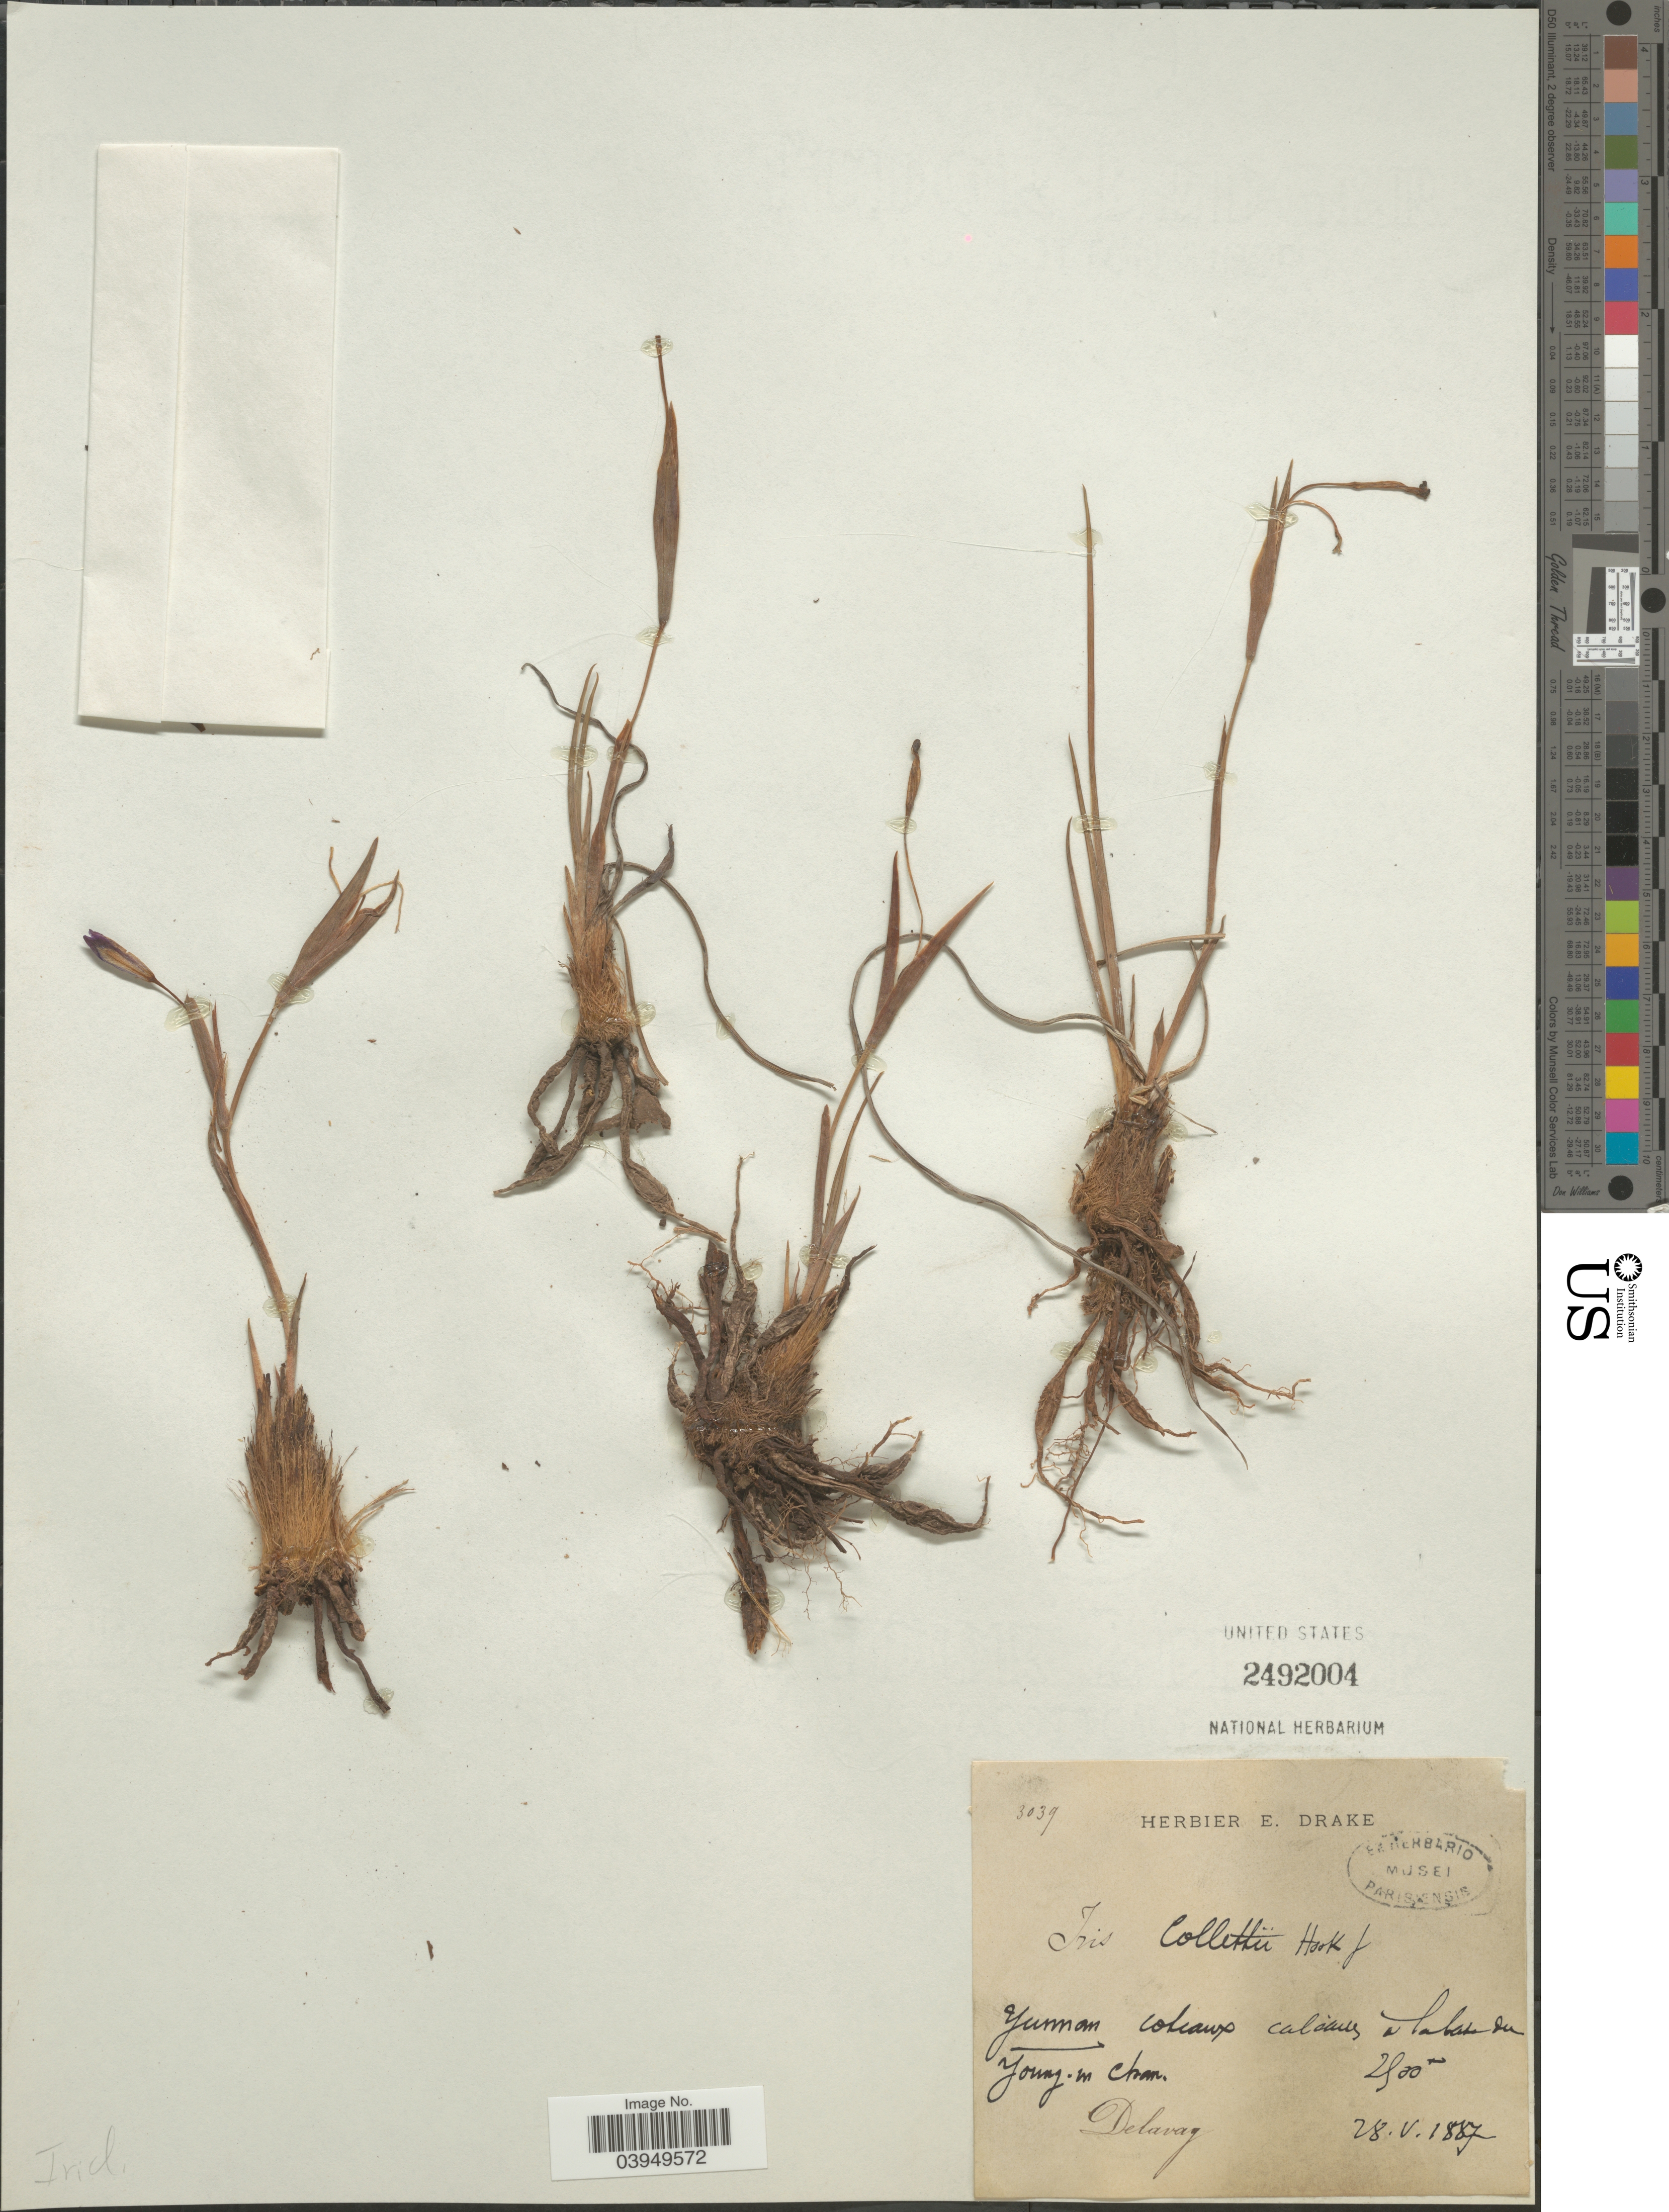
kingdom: Plantae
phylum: Tracheophyta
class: Liliopsida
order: Asparagales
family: Iridaceae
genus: Iris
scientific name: Iris collettii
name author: Hook. f.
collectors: Delavay, --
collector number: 3039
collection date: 1887-05-28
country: China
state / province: Yunnan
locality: Colceaux calcicius a lahats du Young-m chon.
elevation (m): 2500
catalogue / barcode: US 2492004